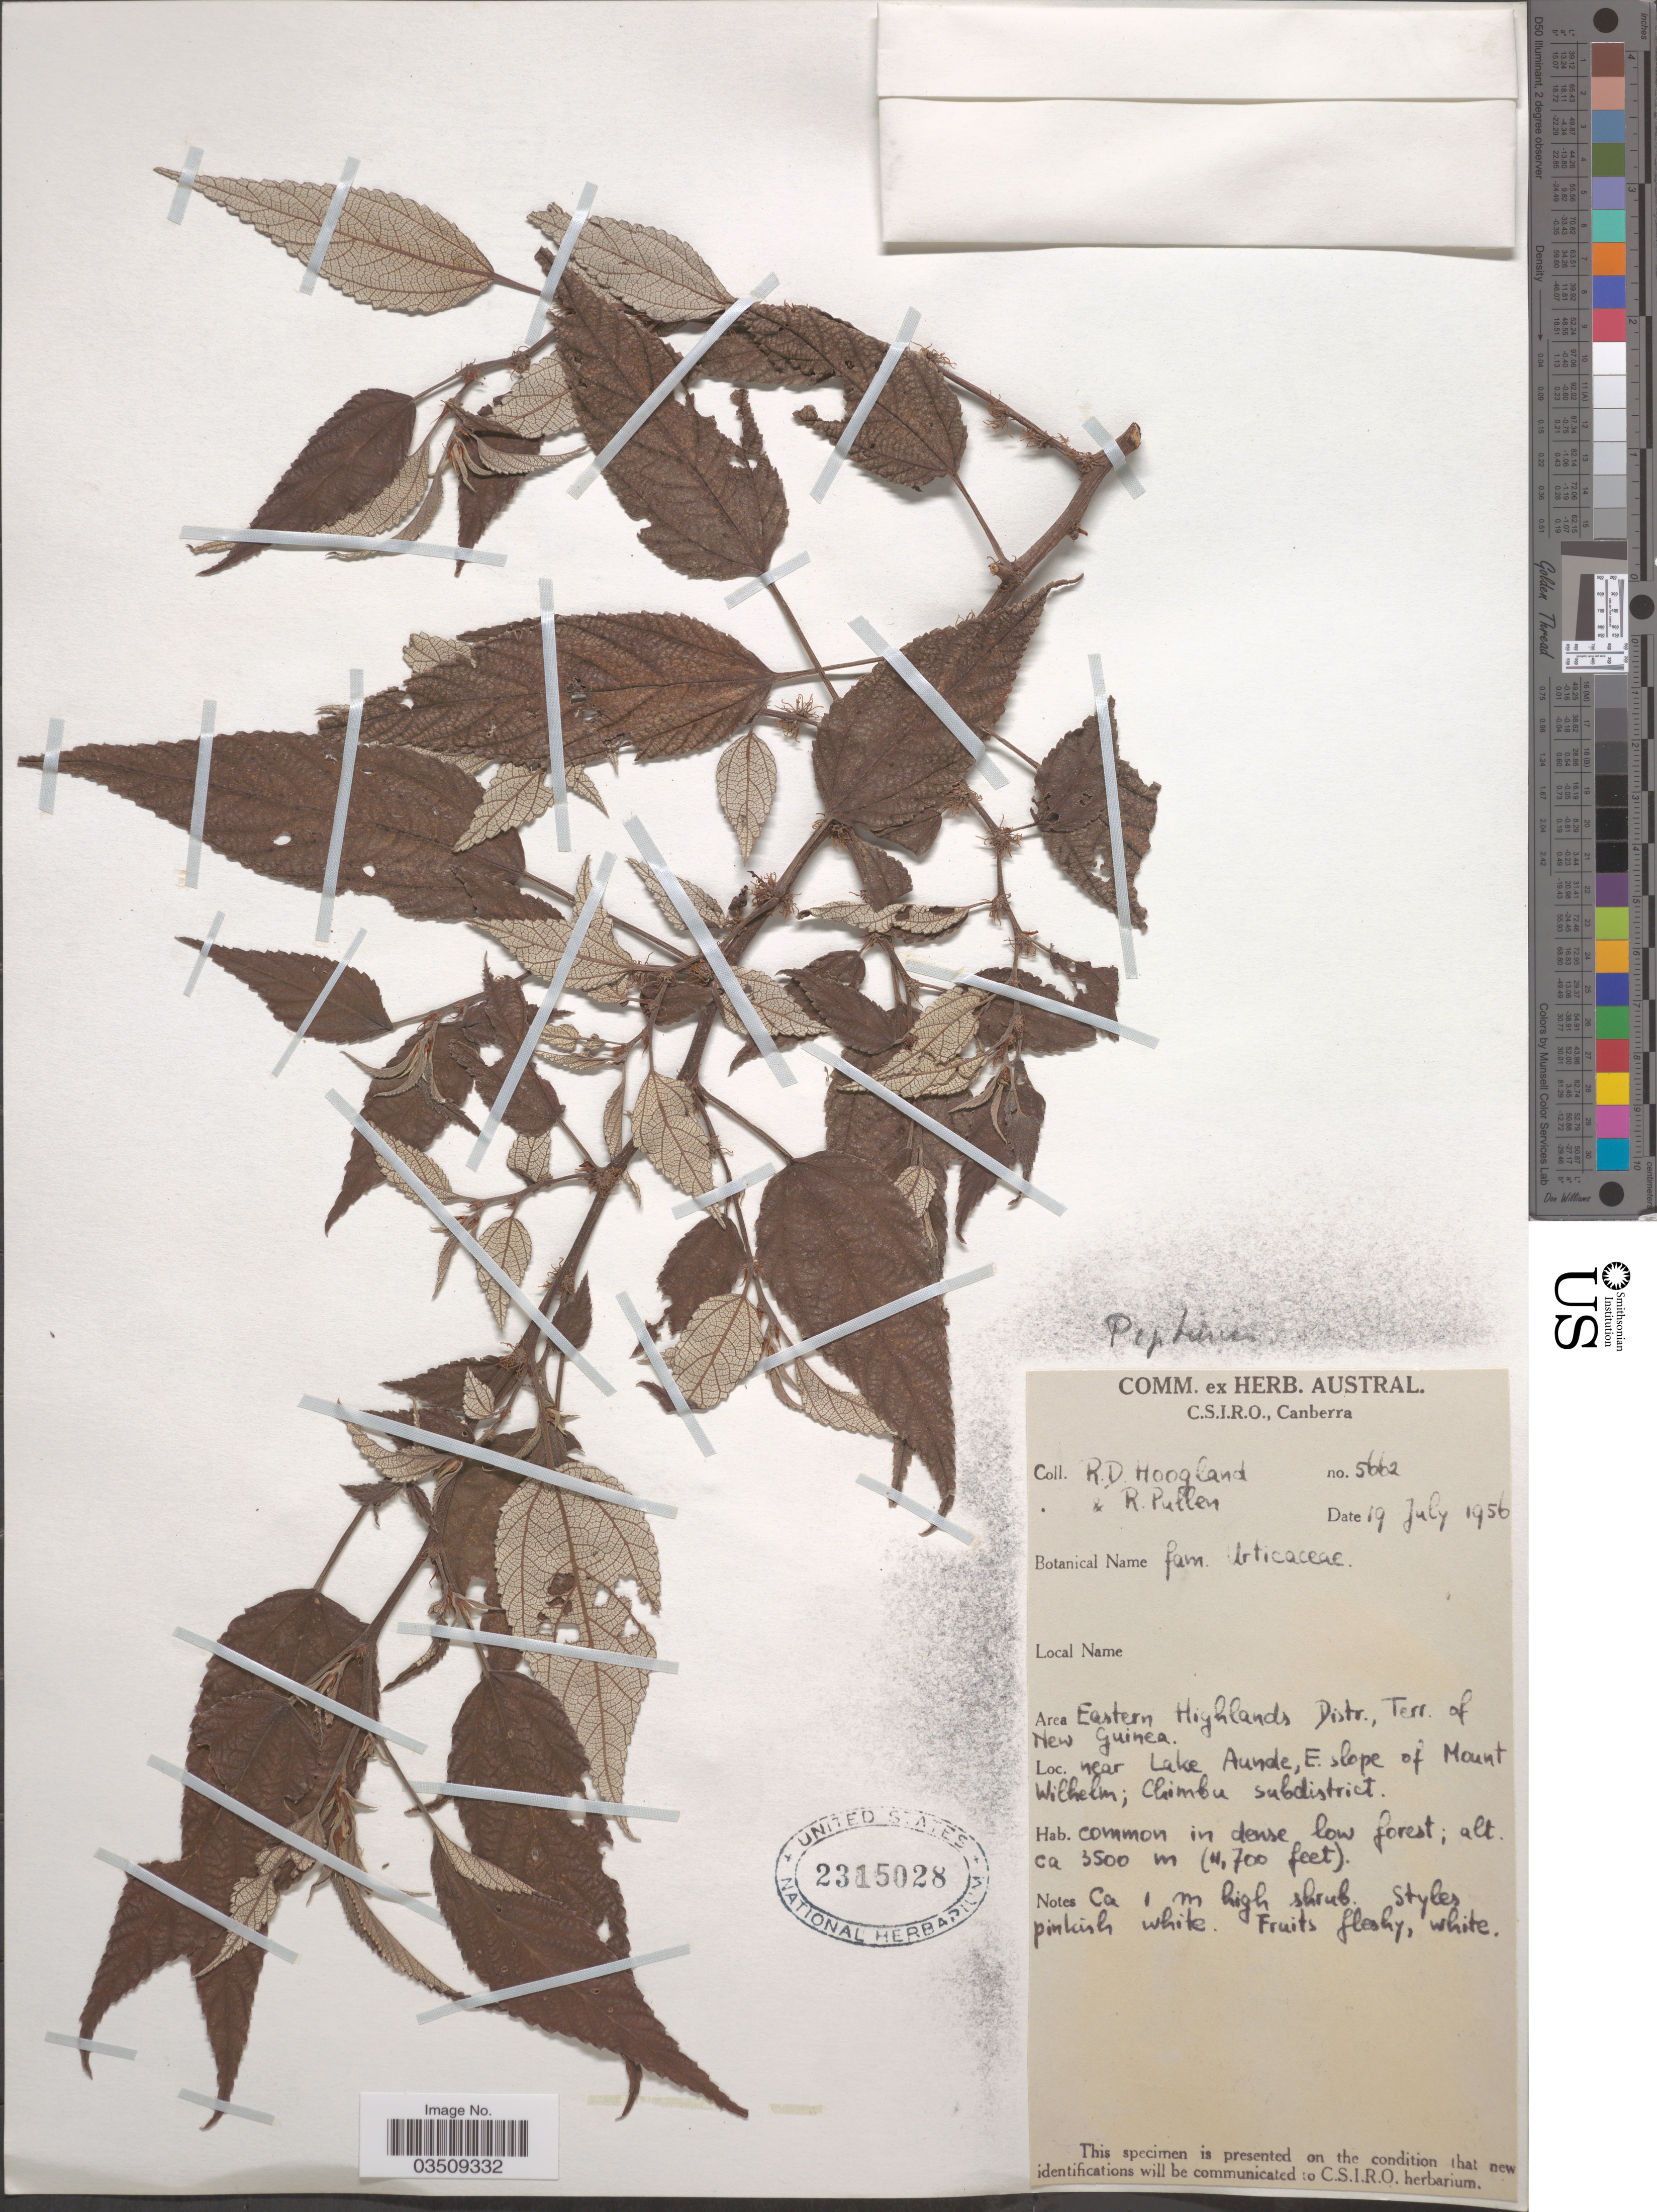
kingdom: Plantae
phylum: Tracheophyta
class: Magnoliopsida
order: Rosales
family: Urticaceae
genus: Pipturus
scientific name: Pipturus sp.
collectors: R. D. Hoogland & R. Pullen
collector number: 5662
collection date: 1956-07-19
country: Papua New Guinea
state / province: Chimbu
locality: Eastern Highlands Distr. Terr. of New Guinea. Near Lake Aunde, E. slope of Mount Wilhelm; Chimbu subdistrict.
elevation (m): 3500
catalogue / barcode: US 2315028